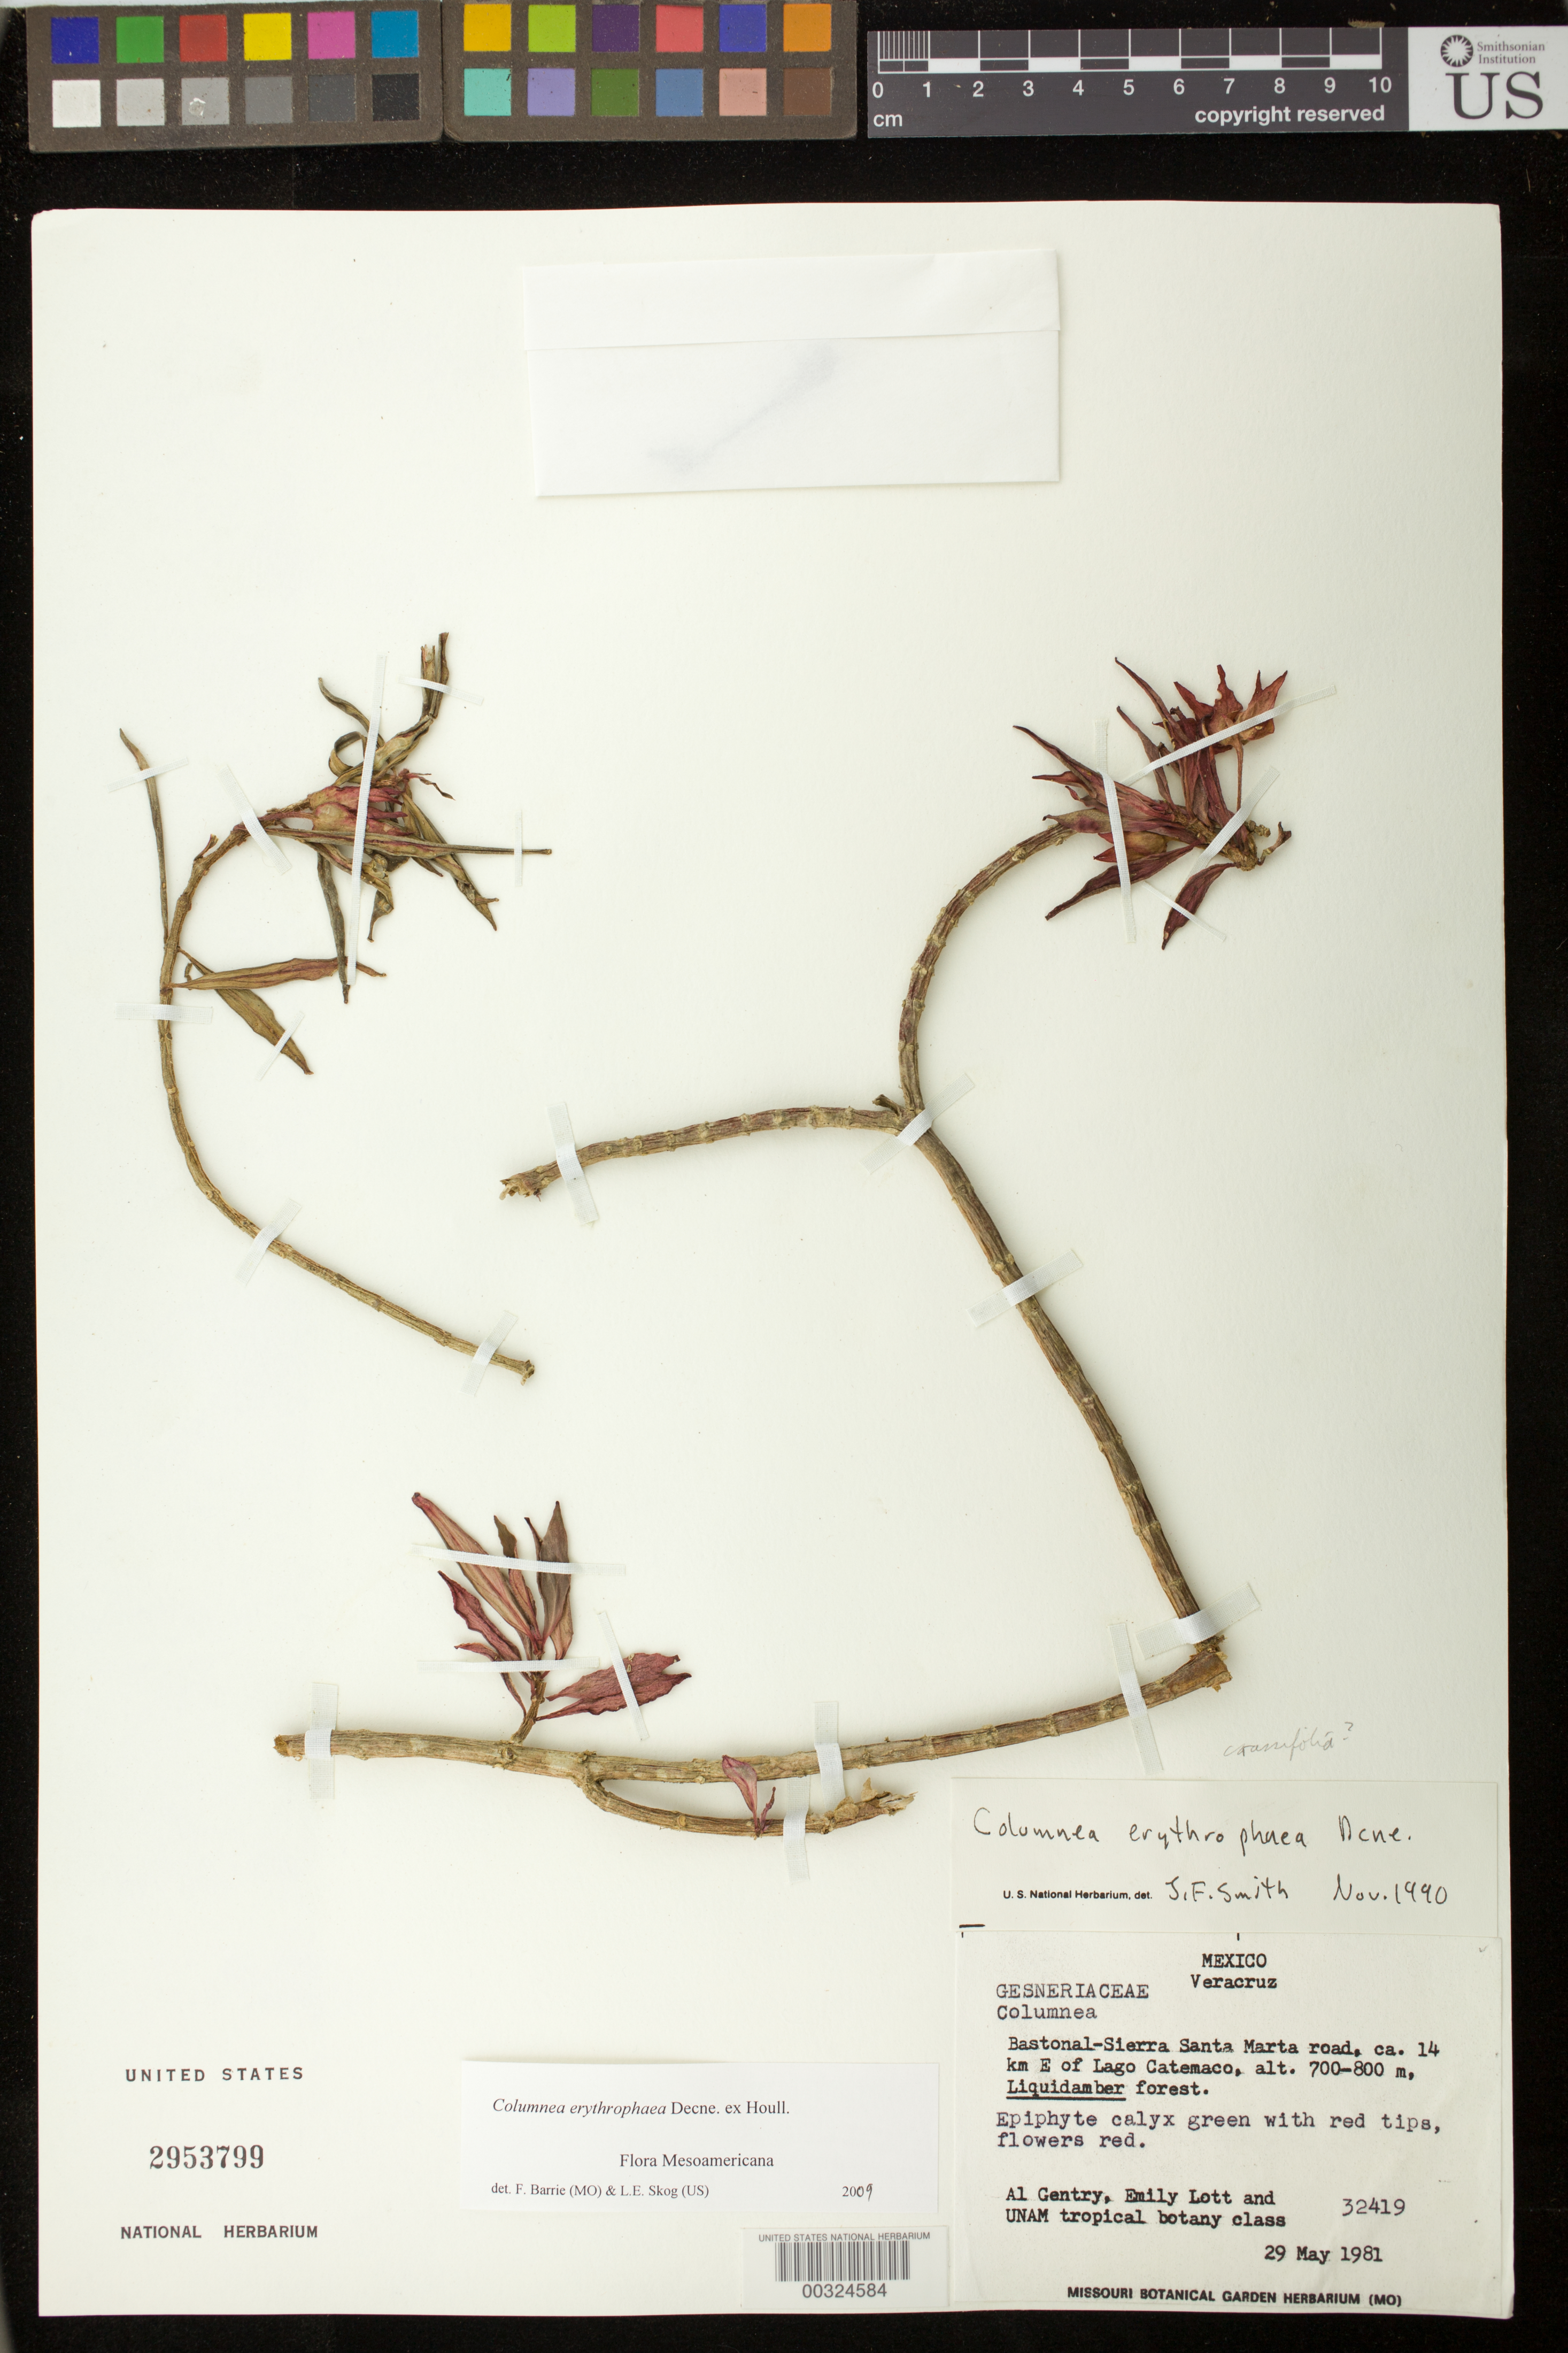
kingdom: Plantae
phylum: Tracheophyta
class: Magnoliopsida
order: Lamiales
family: Gesneriaceae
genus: Columnea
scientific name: Columnea erythrophaea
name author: Decne. ex Houllet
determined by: Skog, Laurence E.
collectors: A. H. Gentry, E. Lott & UNAM tropical botany class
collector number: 32419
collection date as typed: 29 May 1981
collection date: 1981-05-29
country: Mexico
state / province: Veracruz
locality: Bastonal - Sierra Santa Marta road, ca. 14 km E of Lago Catemaco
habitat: Liquidambar forest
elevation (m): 700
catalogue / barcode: US 2953799